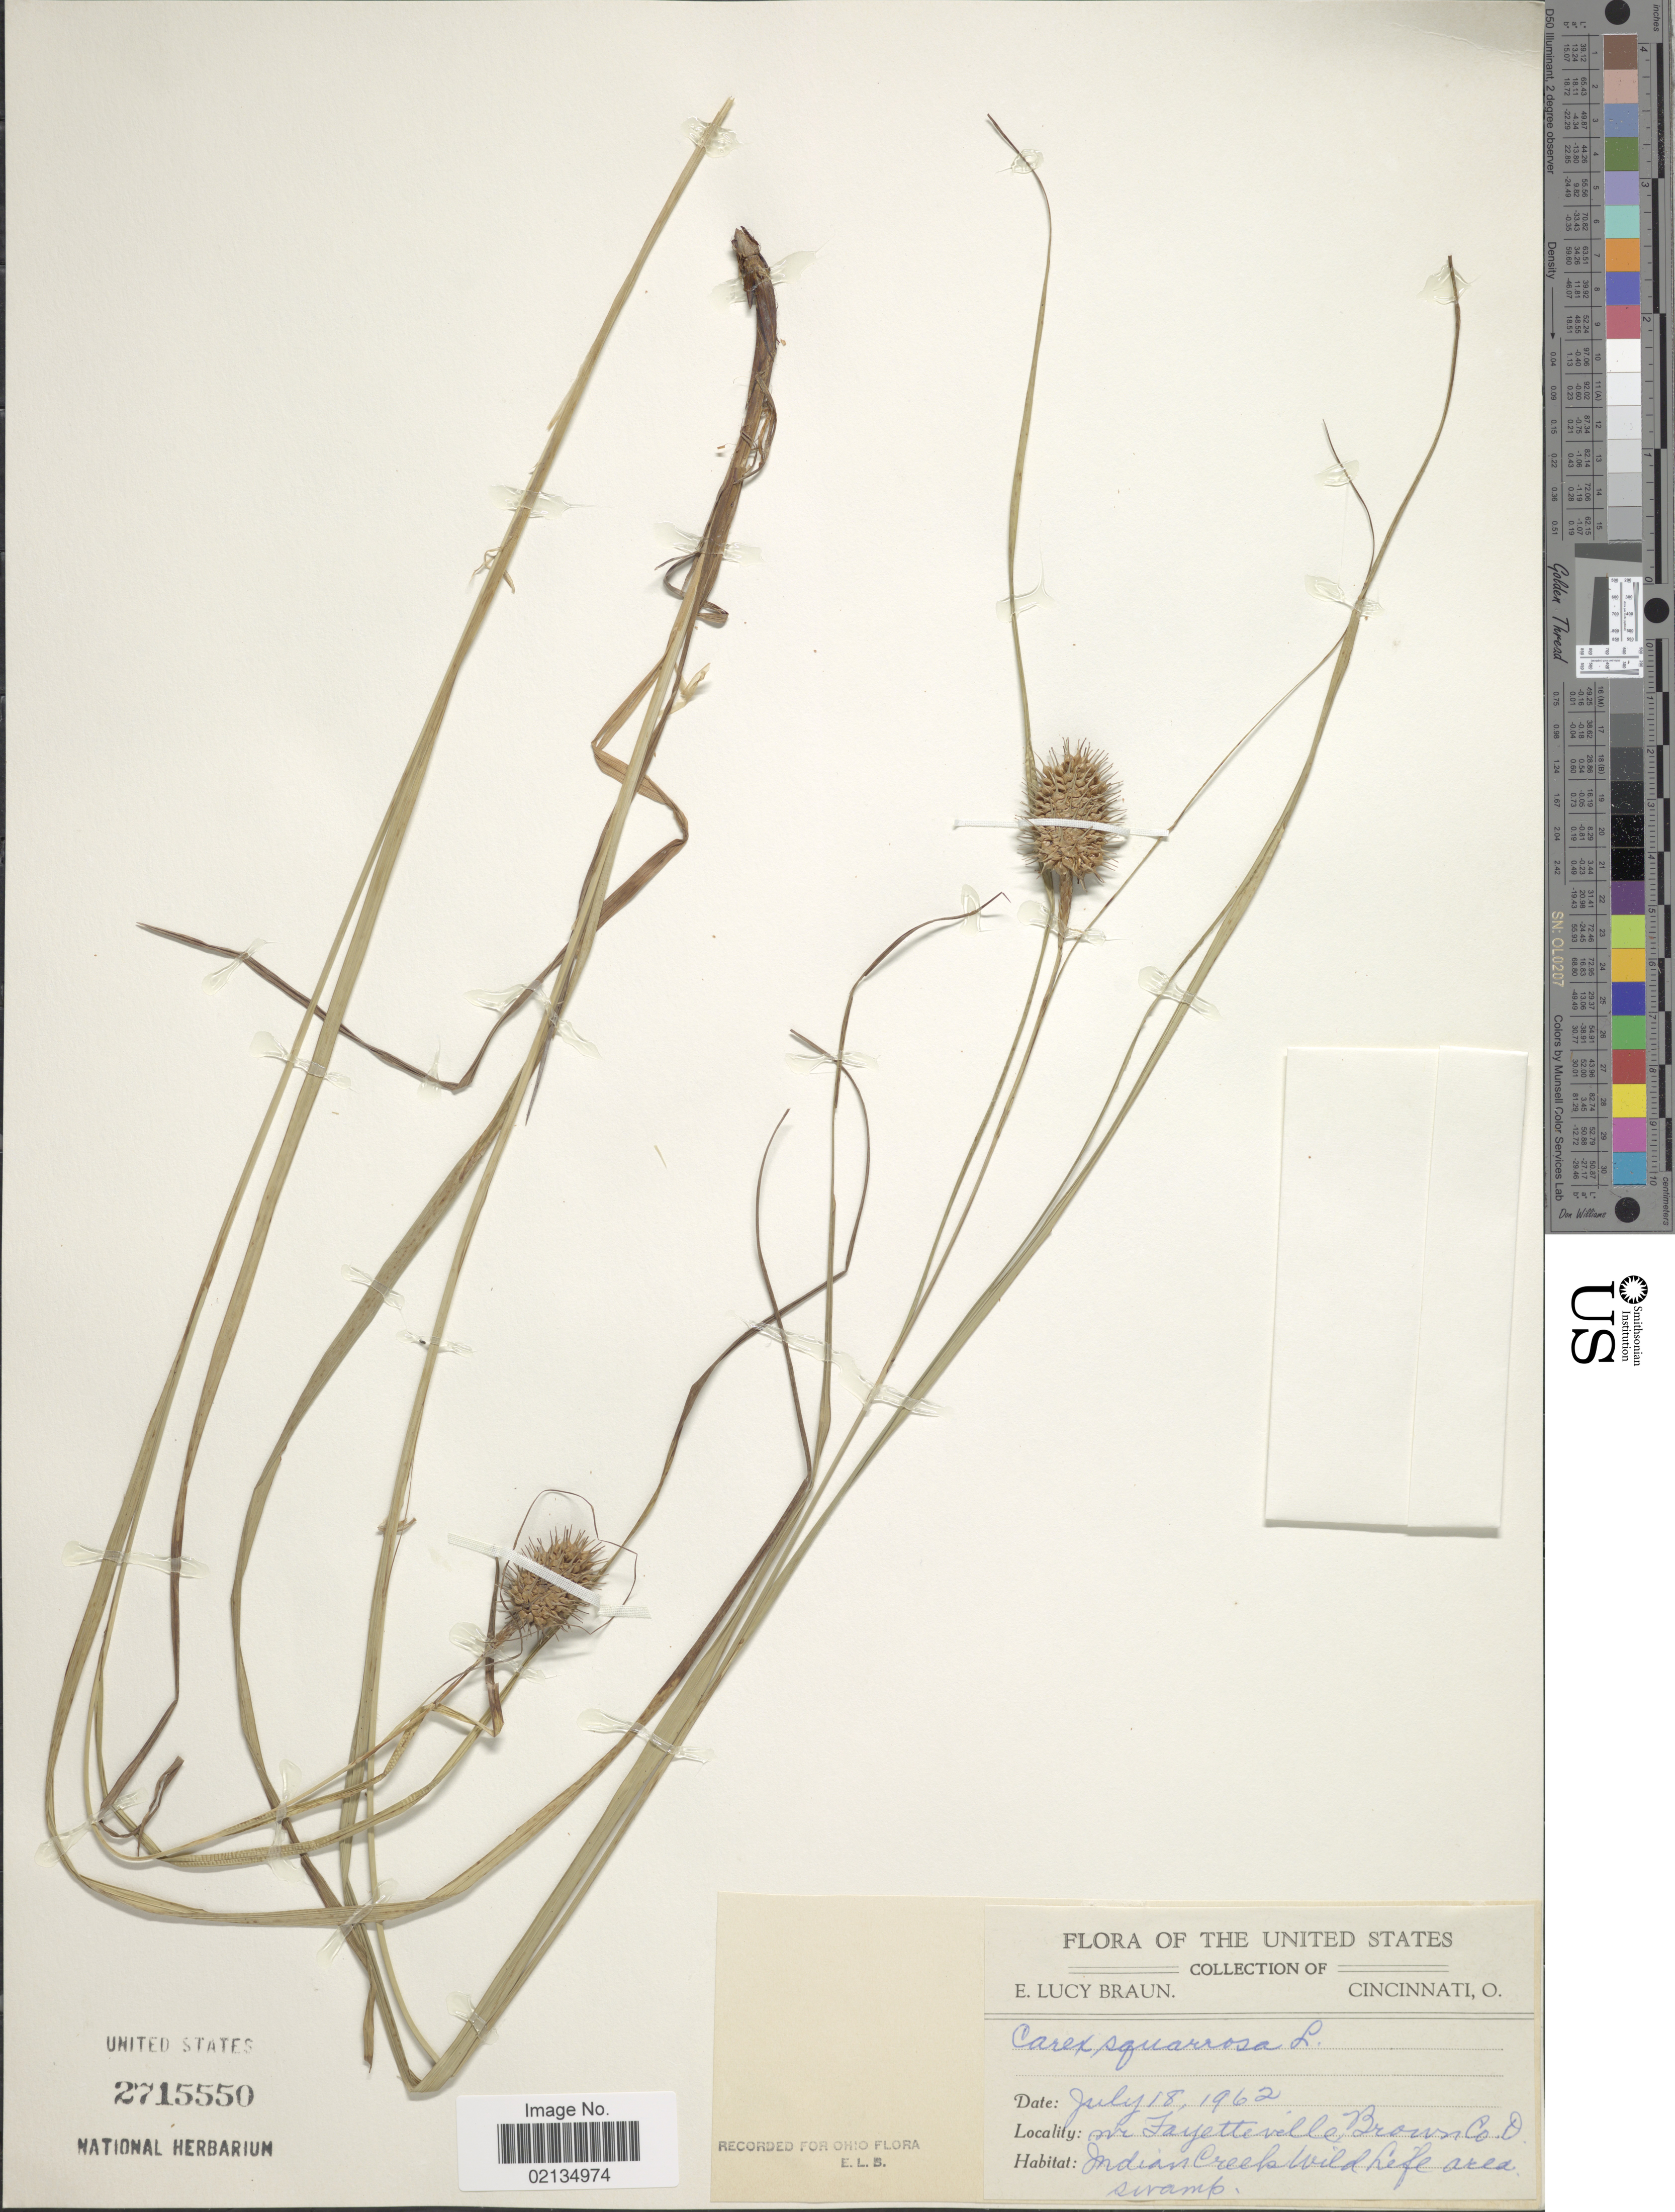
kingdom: Plantae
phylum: Tracheophyta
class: Liliopsida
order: Poales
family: Cyperaceae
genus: Carex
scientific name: Carex squarrosa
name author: L.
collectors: E. L. Braun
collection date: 1962-07-18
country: United States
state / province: Ohio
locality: Nr. Fayetteville Brown Co. O. Indian Creek Wild Life area swamp.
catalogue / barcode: US 2715550